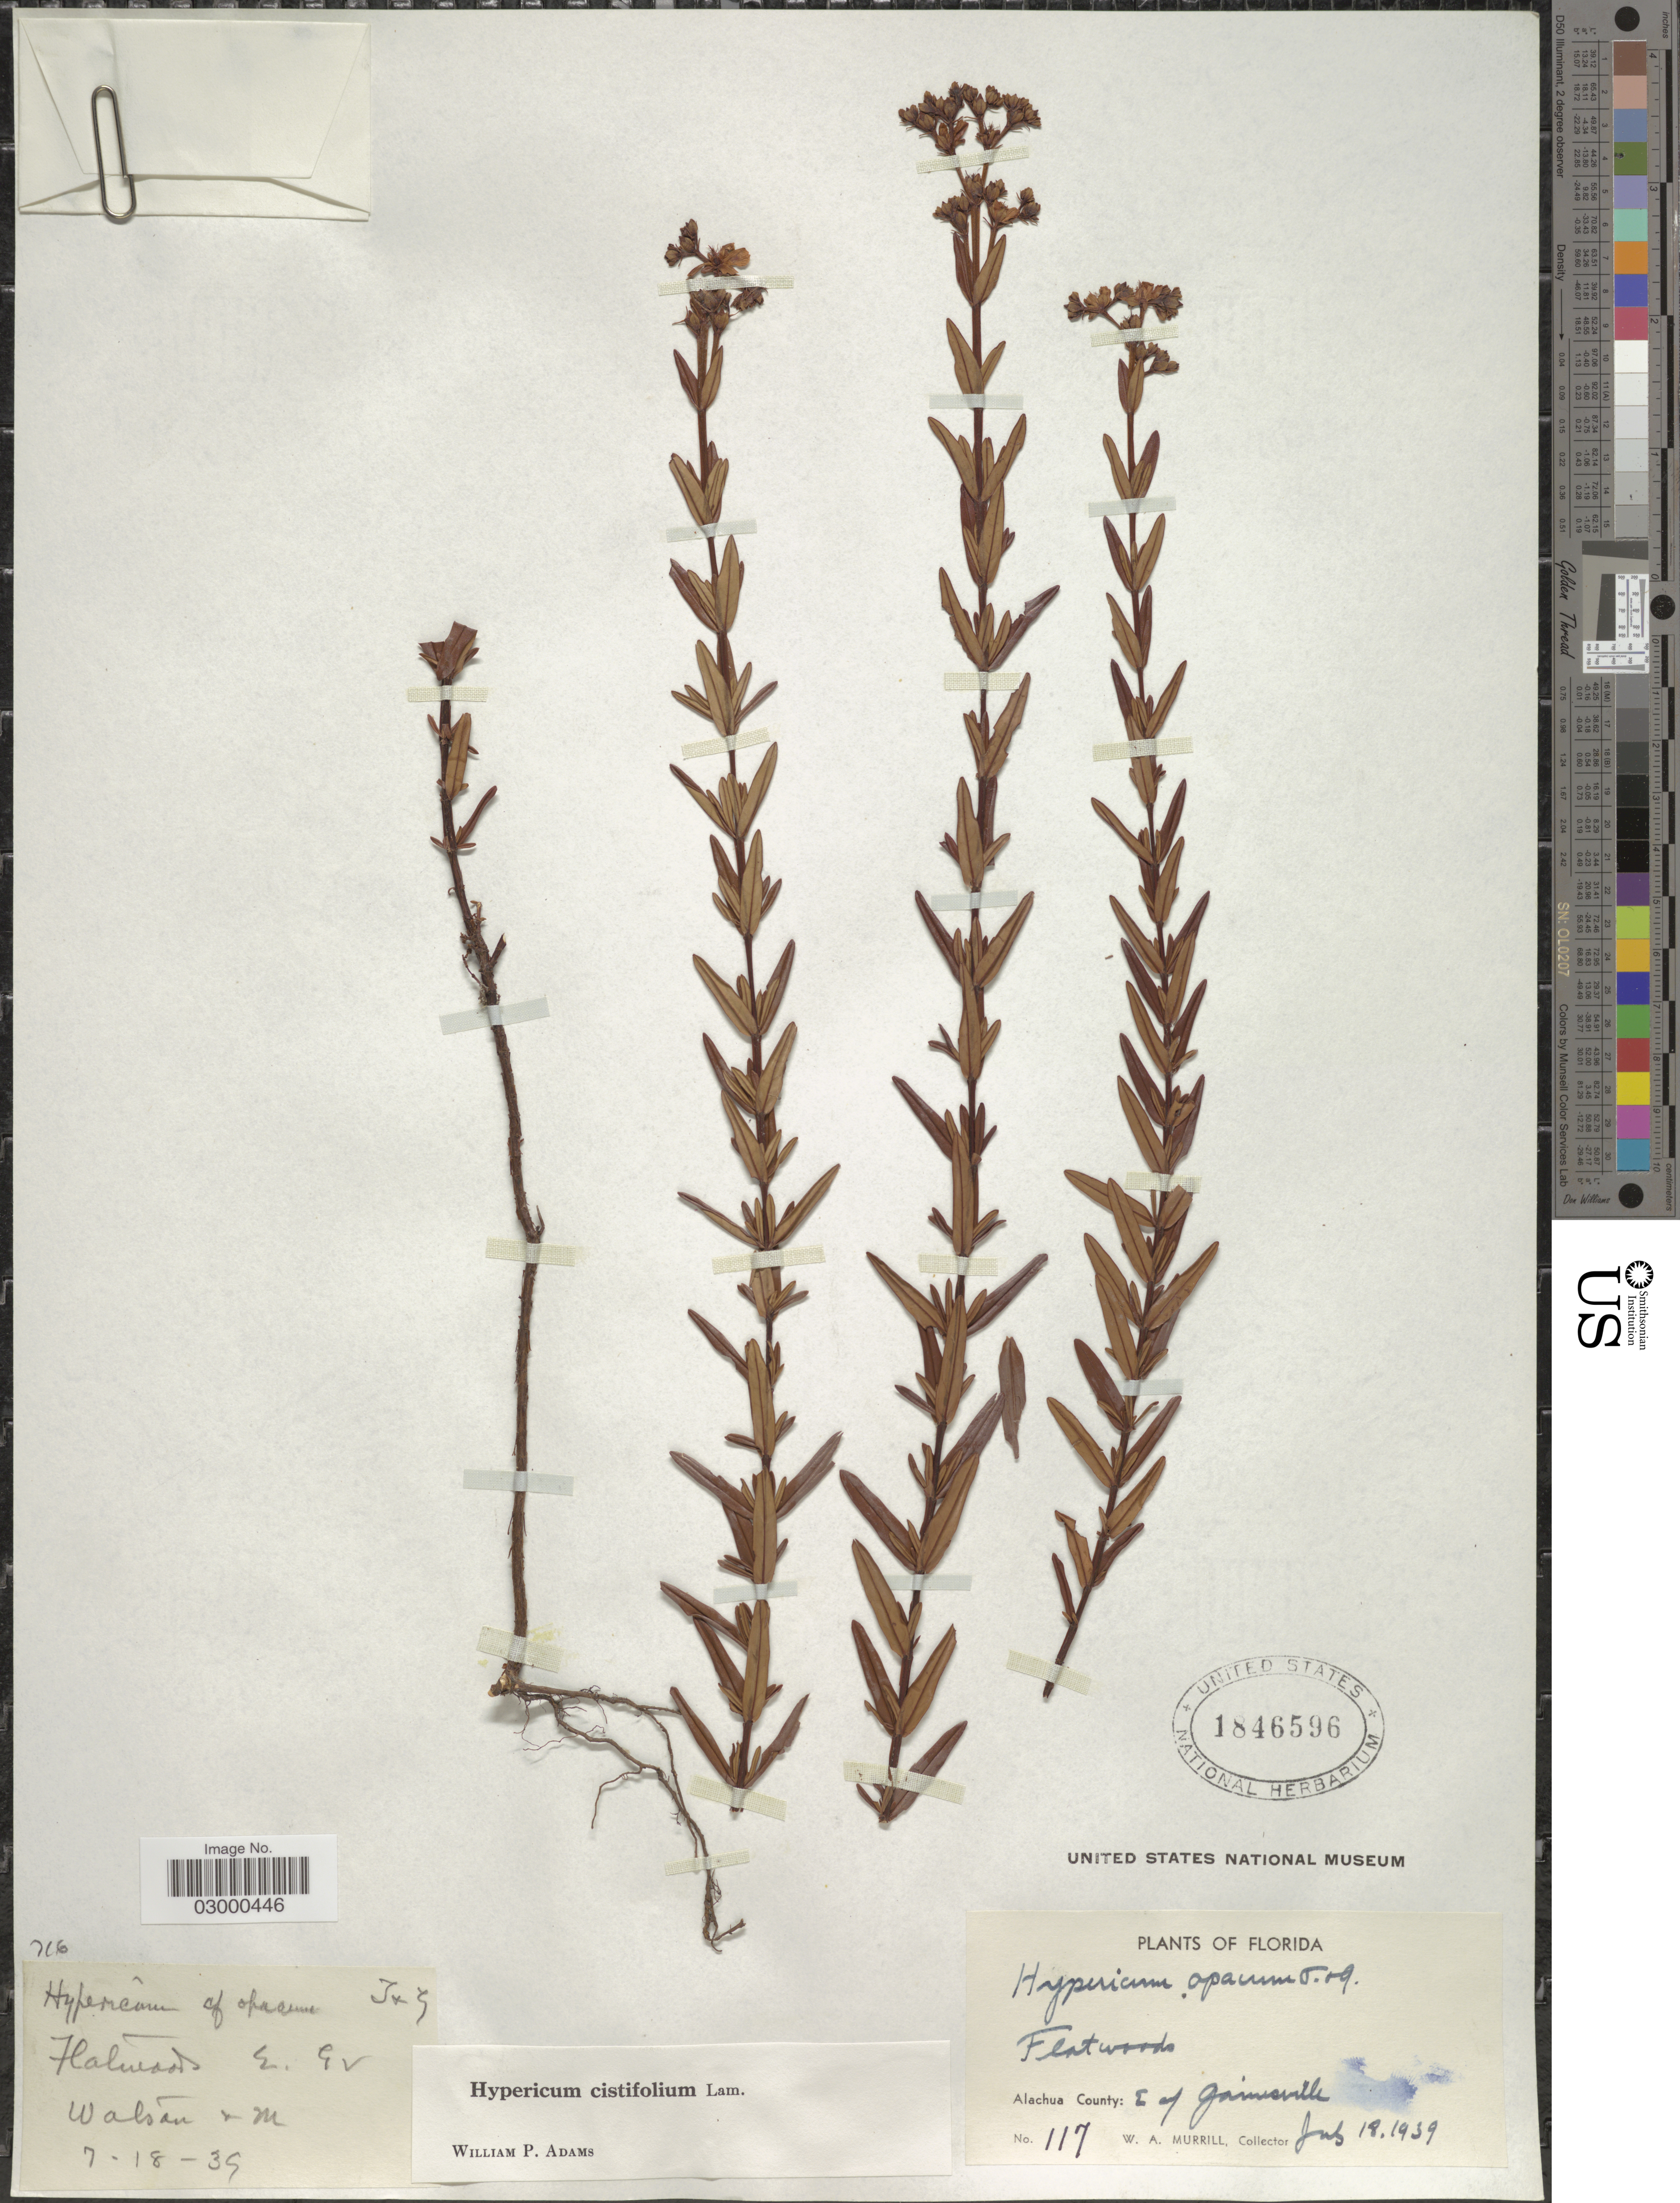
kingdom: Plantae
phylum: Tracheophyta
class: Magnoliopsida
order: Malpighiales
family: Hypericaceae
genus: Hypericum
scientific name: Hypericum cistifolium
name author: Lam.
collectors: W. A. Murrill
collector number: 117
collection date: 1939-07-18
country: United States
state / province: Florida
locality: Alachua County: E of Gainesville.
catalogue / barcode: US 1846596